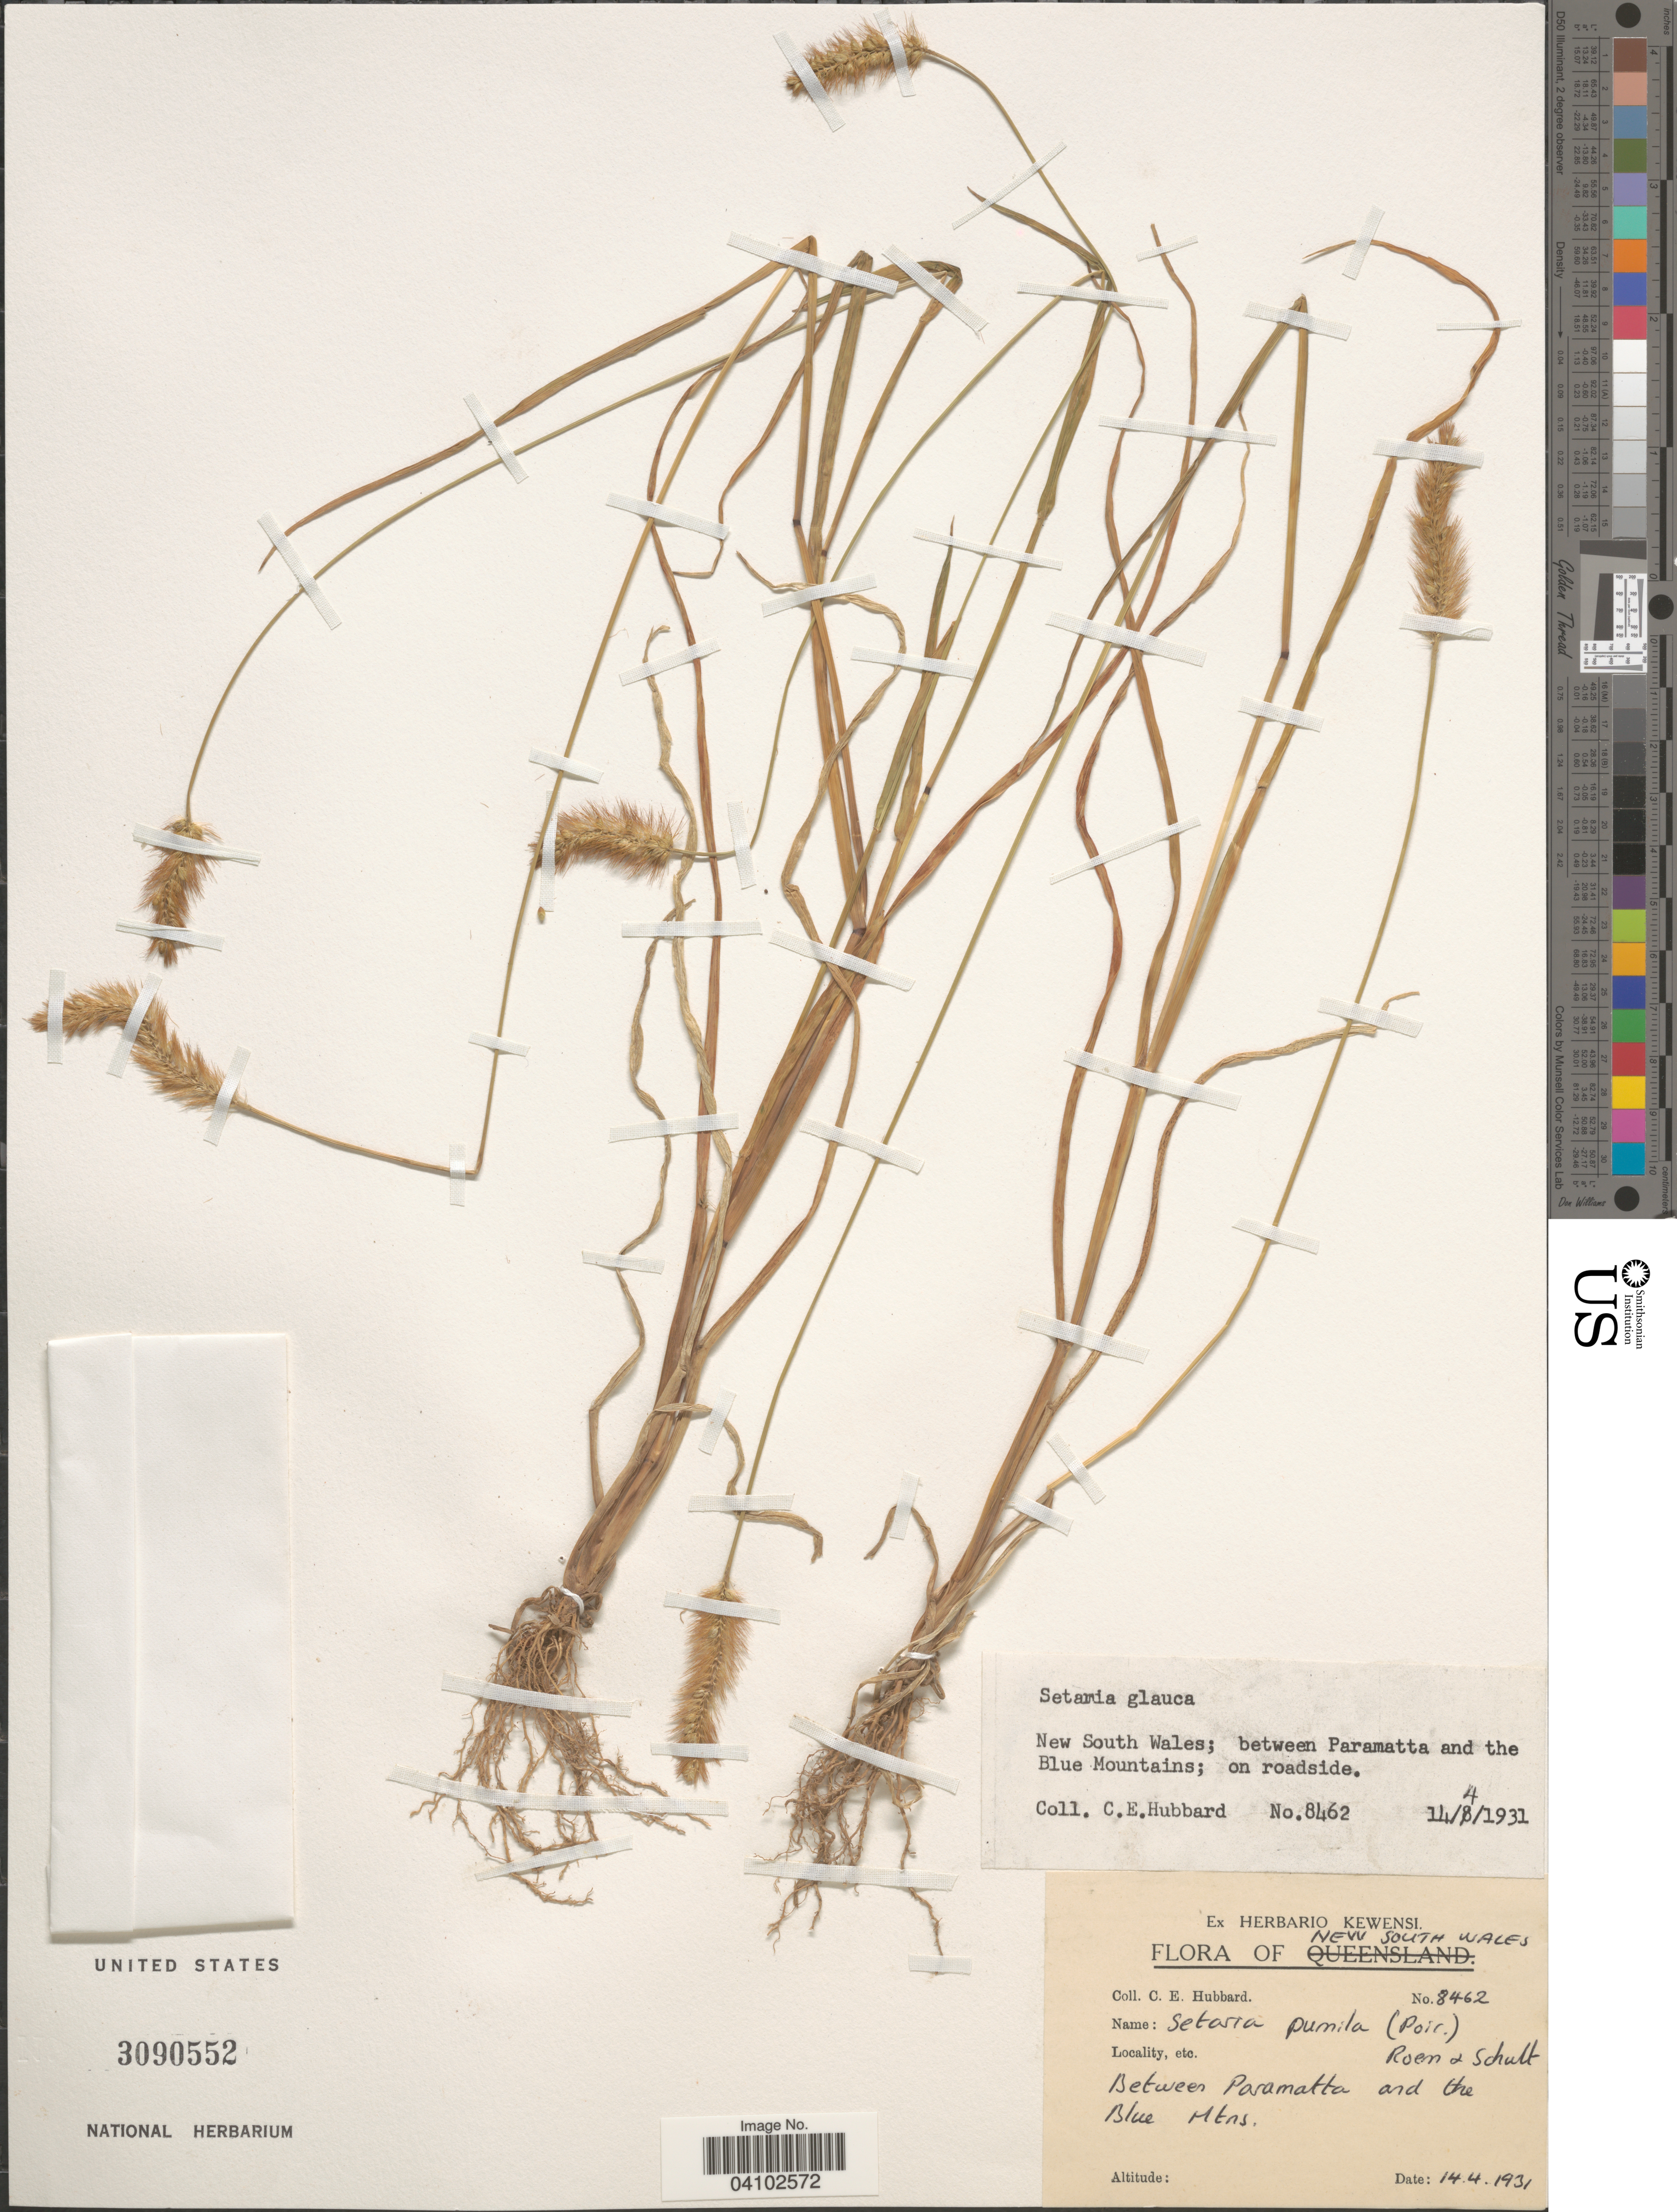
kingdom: Plantae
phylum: Tracheophyta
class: Liliopsida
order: Poales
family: Poaceae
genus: Cenchrus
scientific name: Cenchrus americanus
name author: (L.) Morrone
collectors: C. E. Hubbard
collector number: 8462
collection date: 1931-04-14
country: Australia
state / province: New South Wales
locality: Between Paramatta and the Blue Mountains; on roadside.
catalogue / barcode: US 3090552